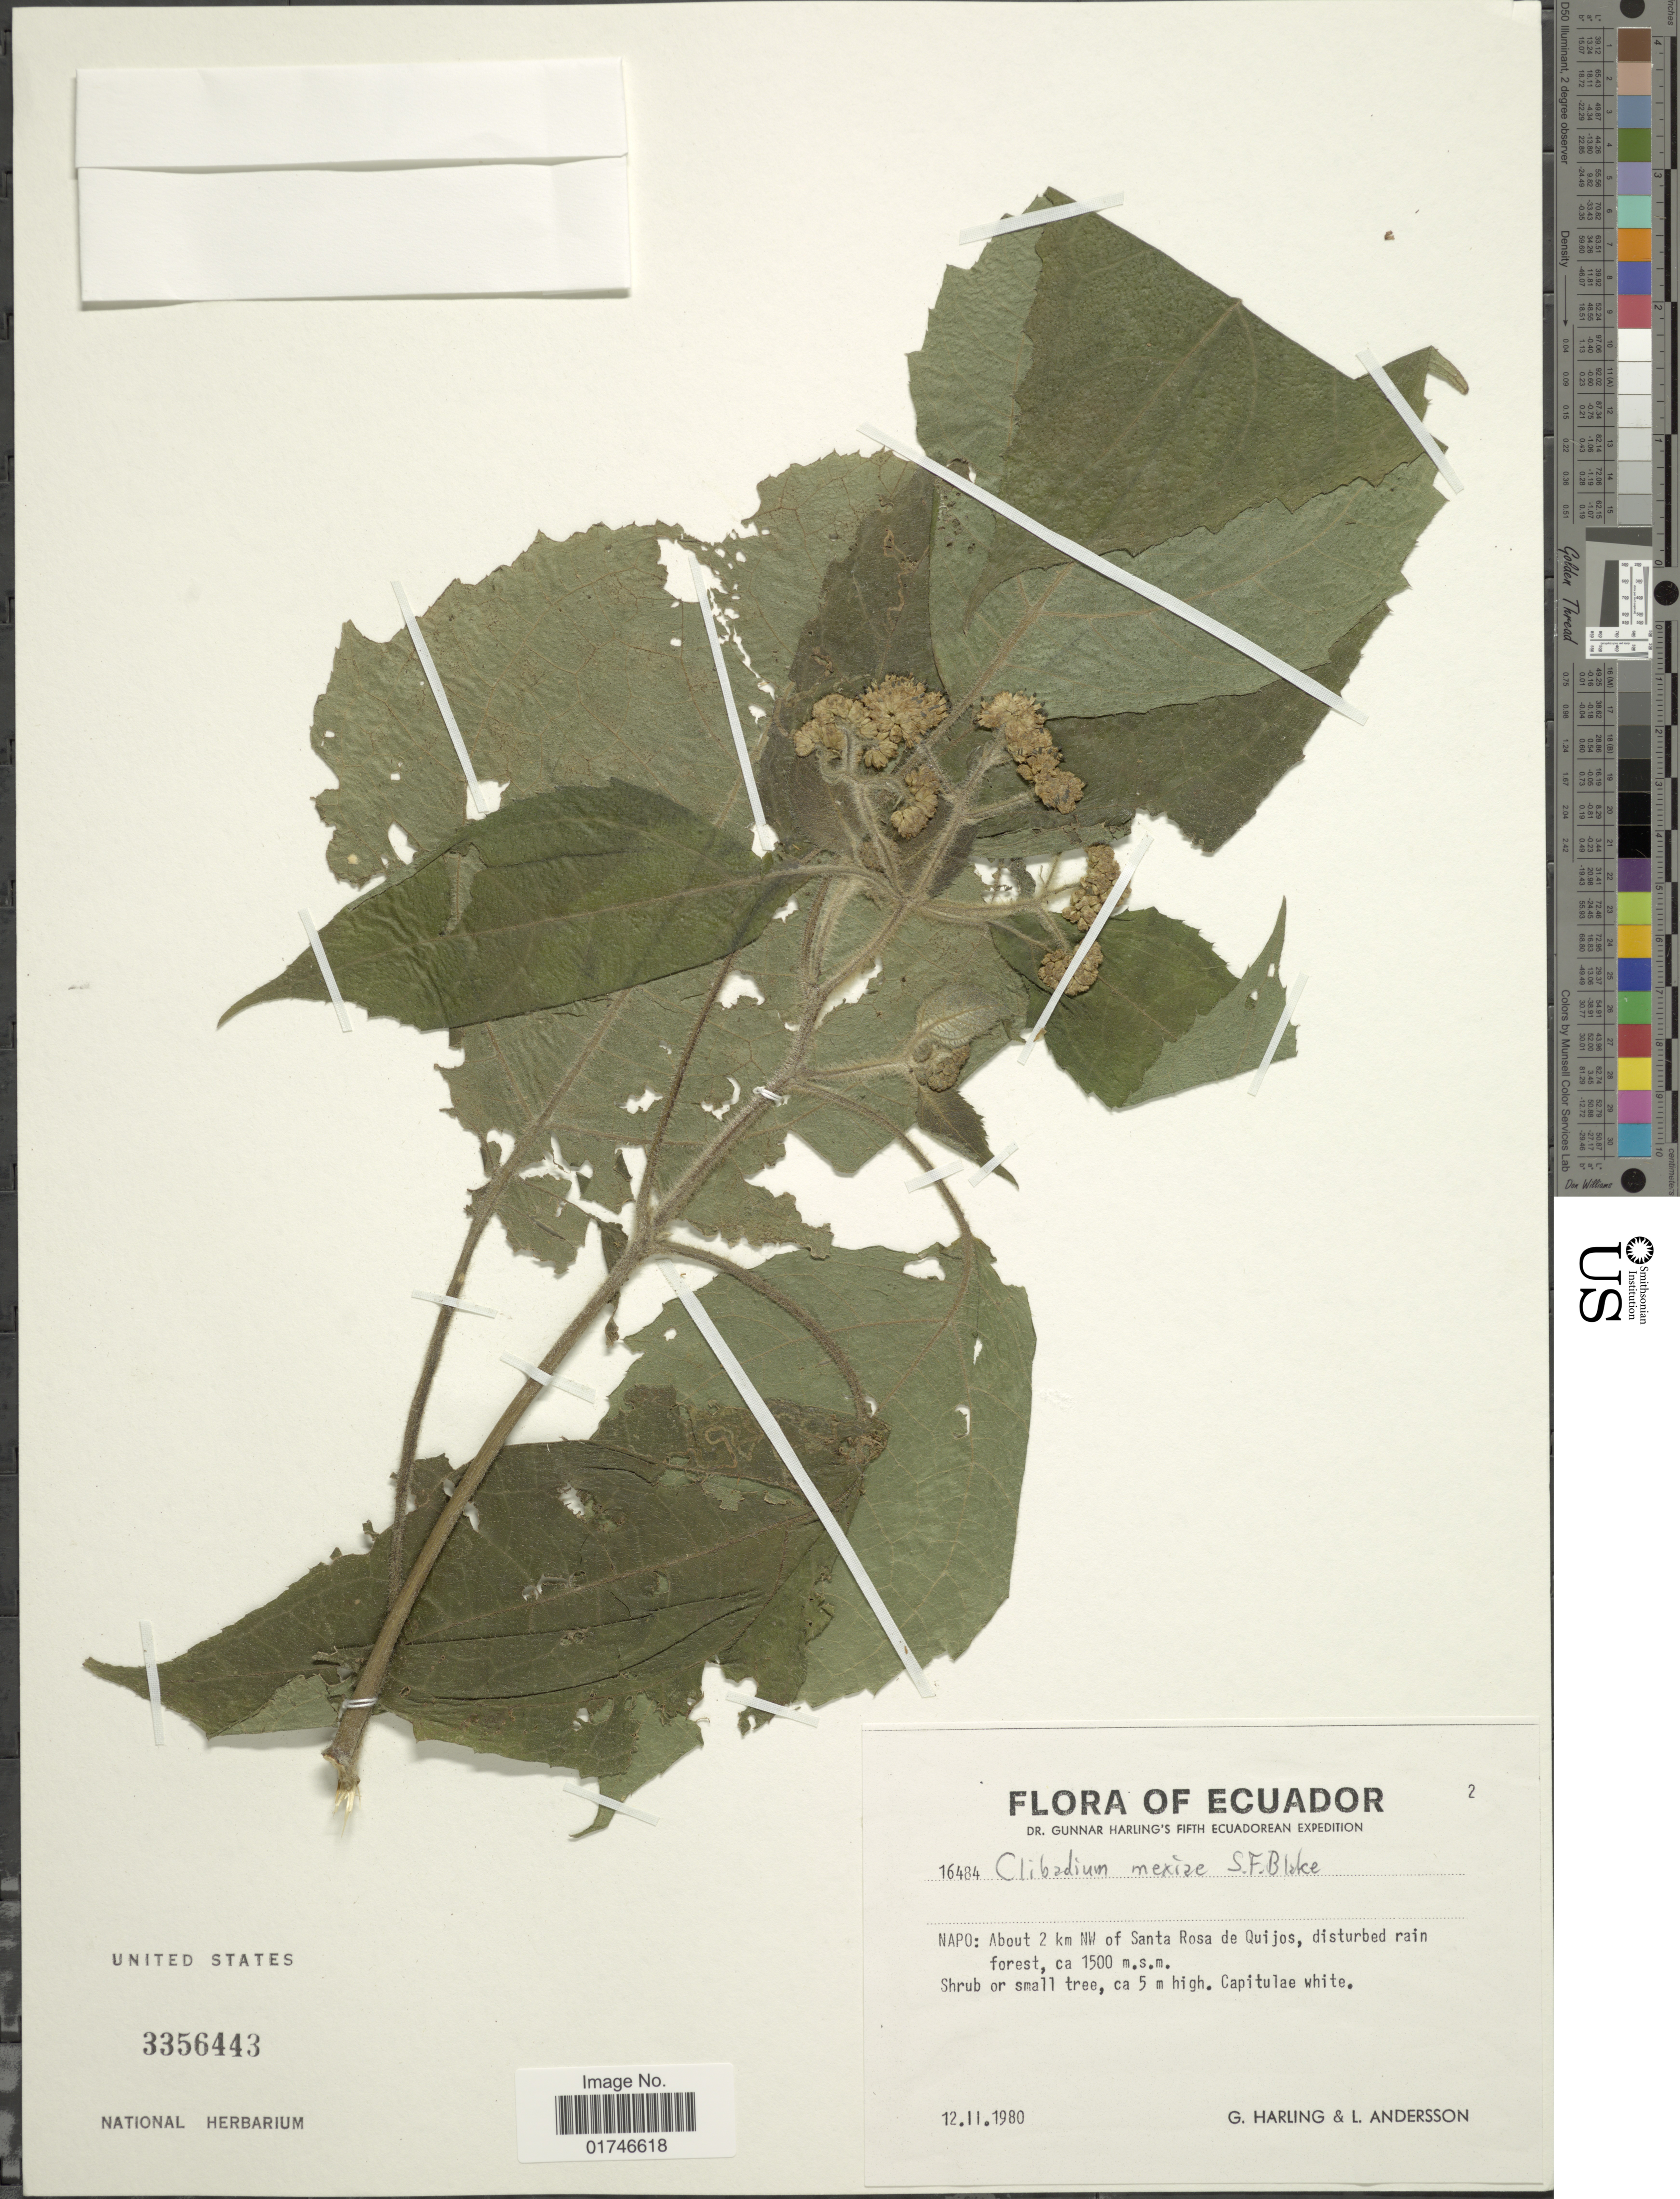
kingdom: Plantae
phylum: Tracheophyta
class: Magnoliopsida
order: Asterales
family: Asteraceae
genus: Clibadium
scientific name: Clibadium mexiae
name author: S.F. Blake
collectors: G. Harling & L. Andersson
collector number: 16484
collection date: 1980-11-12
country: Ecuador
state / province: Napo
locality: Napo: About 2 km NW of Santa Rosa de Quijos.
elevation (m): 1500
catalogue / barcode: US 3356443